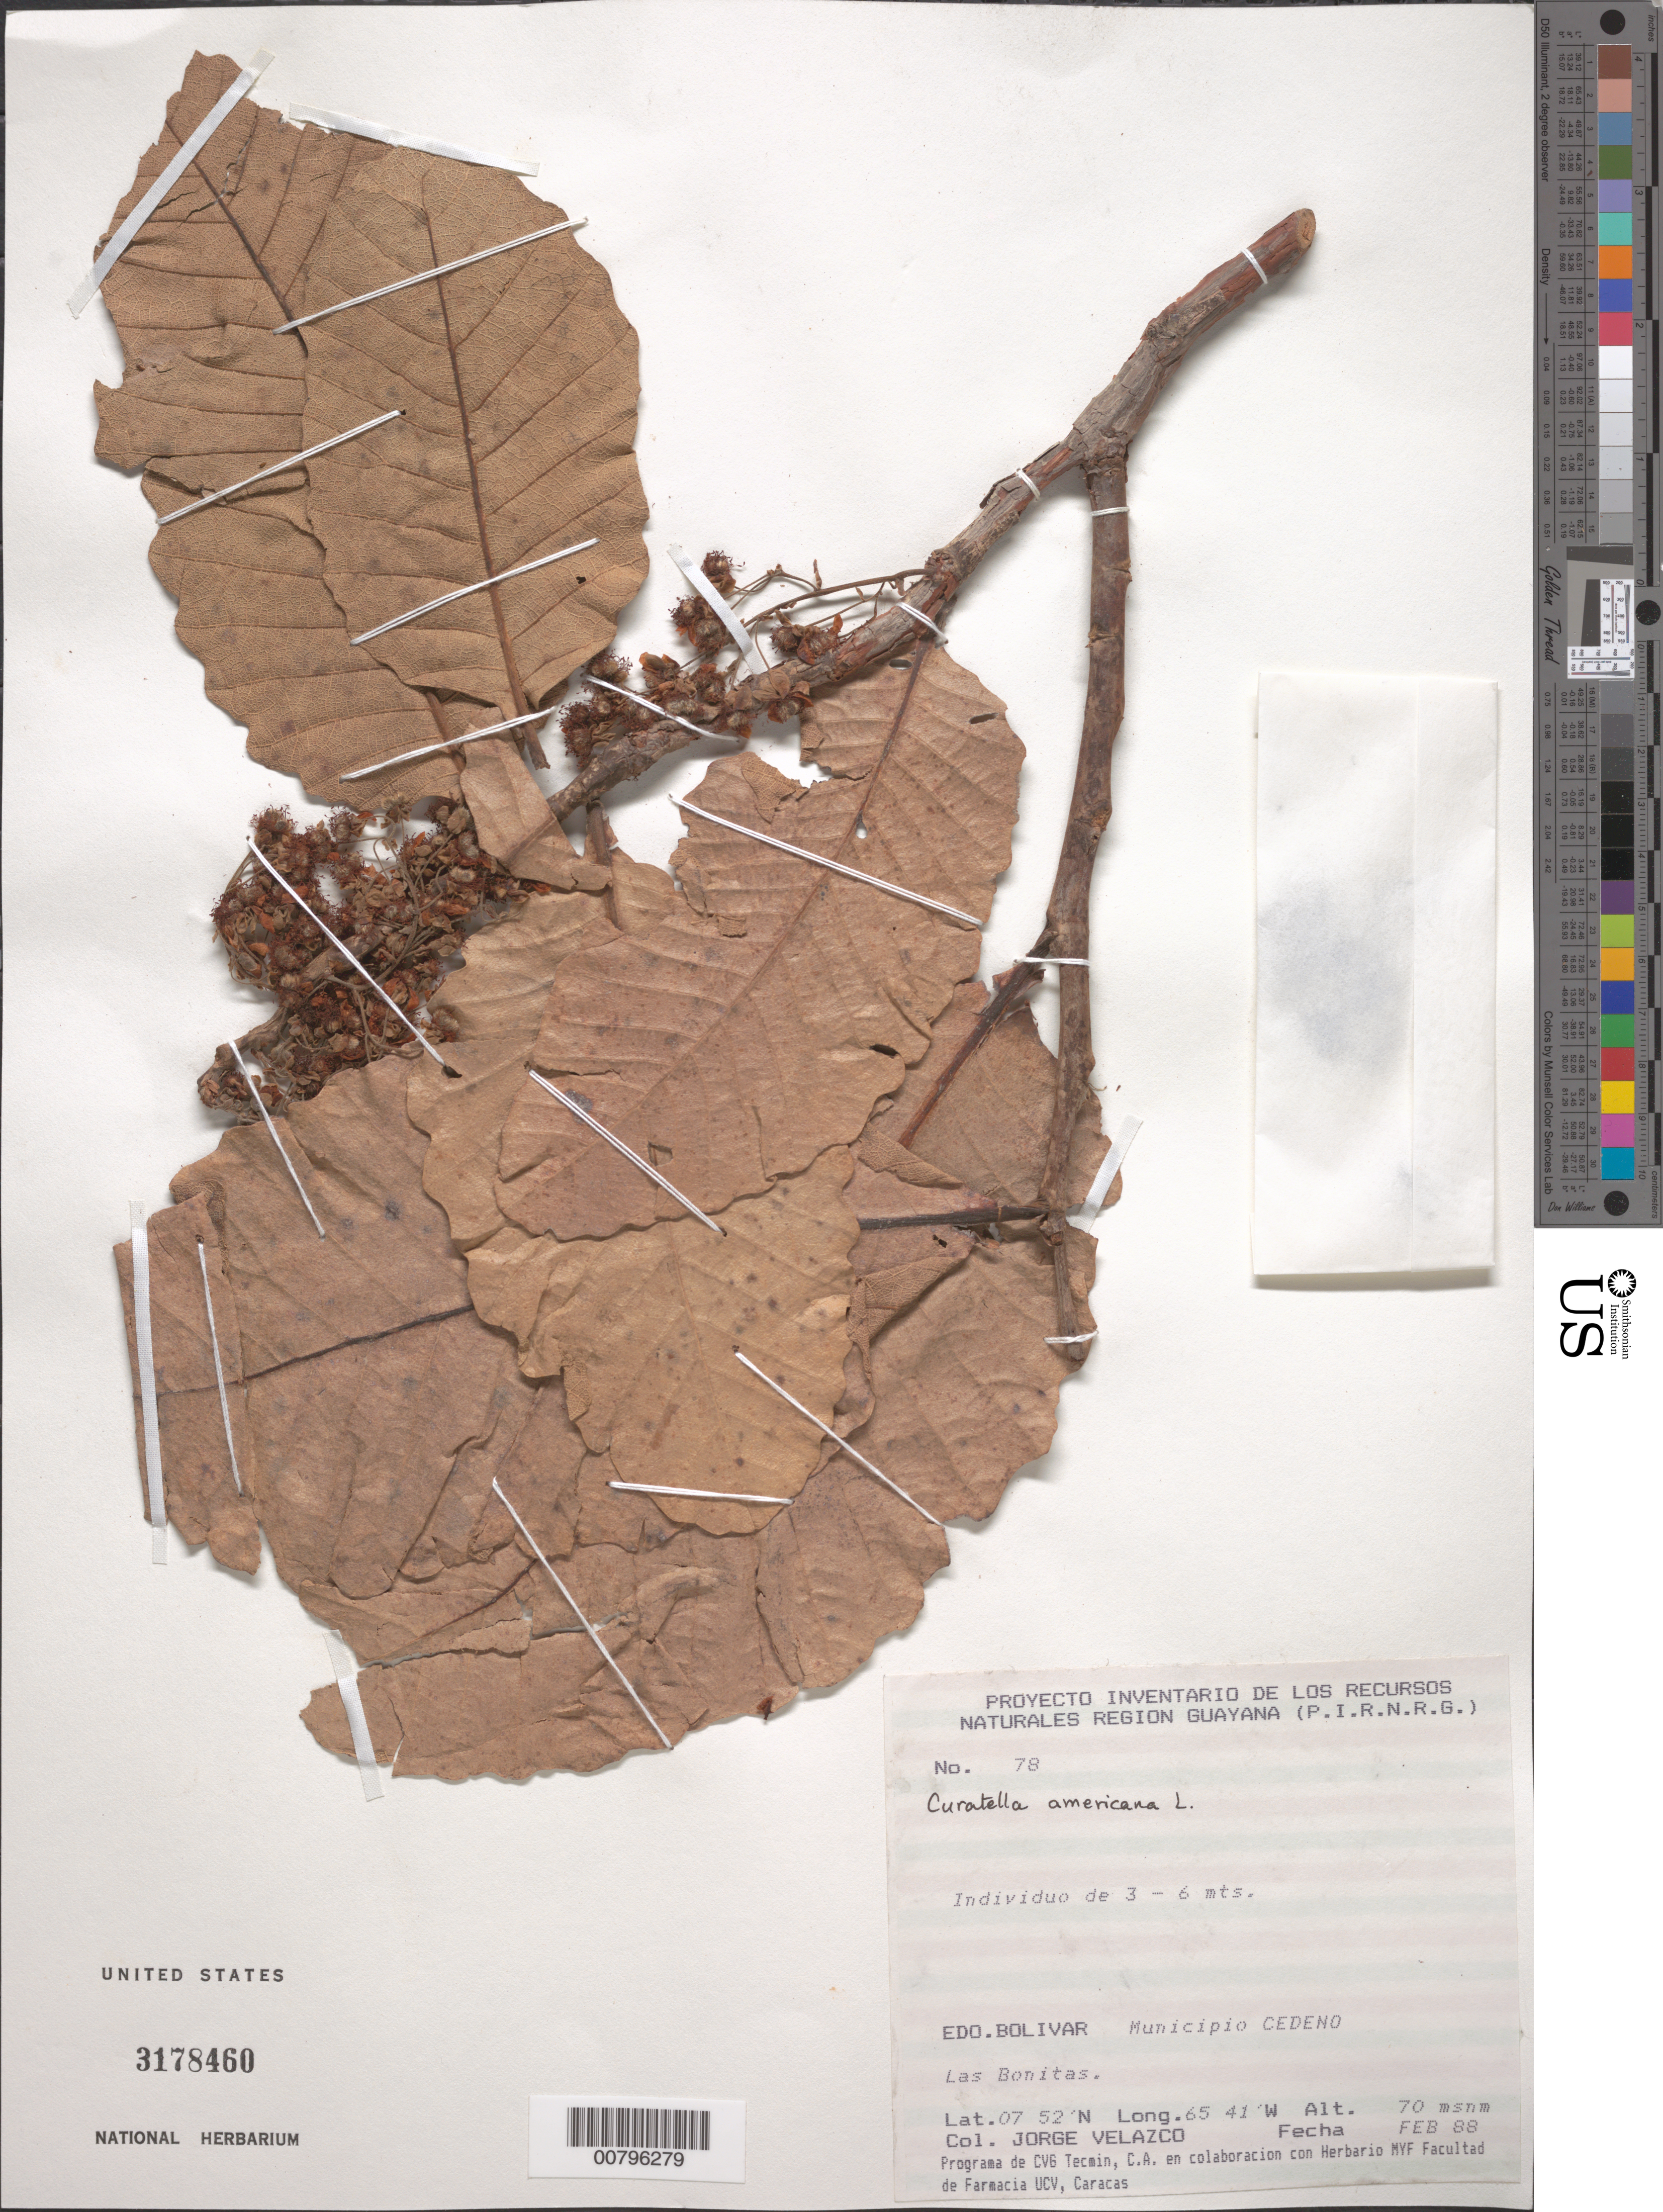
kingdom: Plantae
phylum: Tracheophyta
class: Magnoliopsida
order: Dilleniales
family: Dilleniaceae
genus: Curatella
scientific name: Curatella americana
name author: L.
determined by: Stergios, B. G.; Niño, S. M.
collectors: J. Velazco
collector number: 78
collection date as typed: Feb-88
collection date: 1988-02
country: Venezuela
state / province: Bolívar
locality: Mun. Cedeño, Las Bonitas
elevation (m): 70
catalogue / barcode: US 3178460